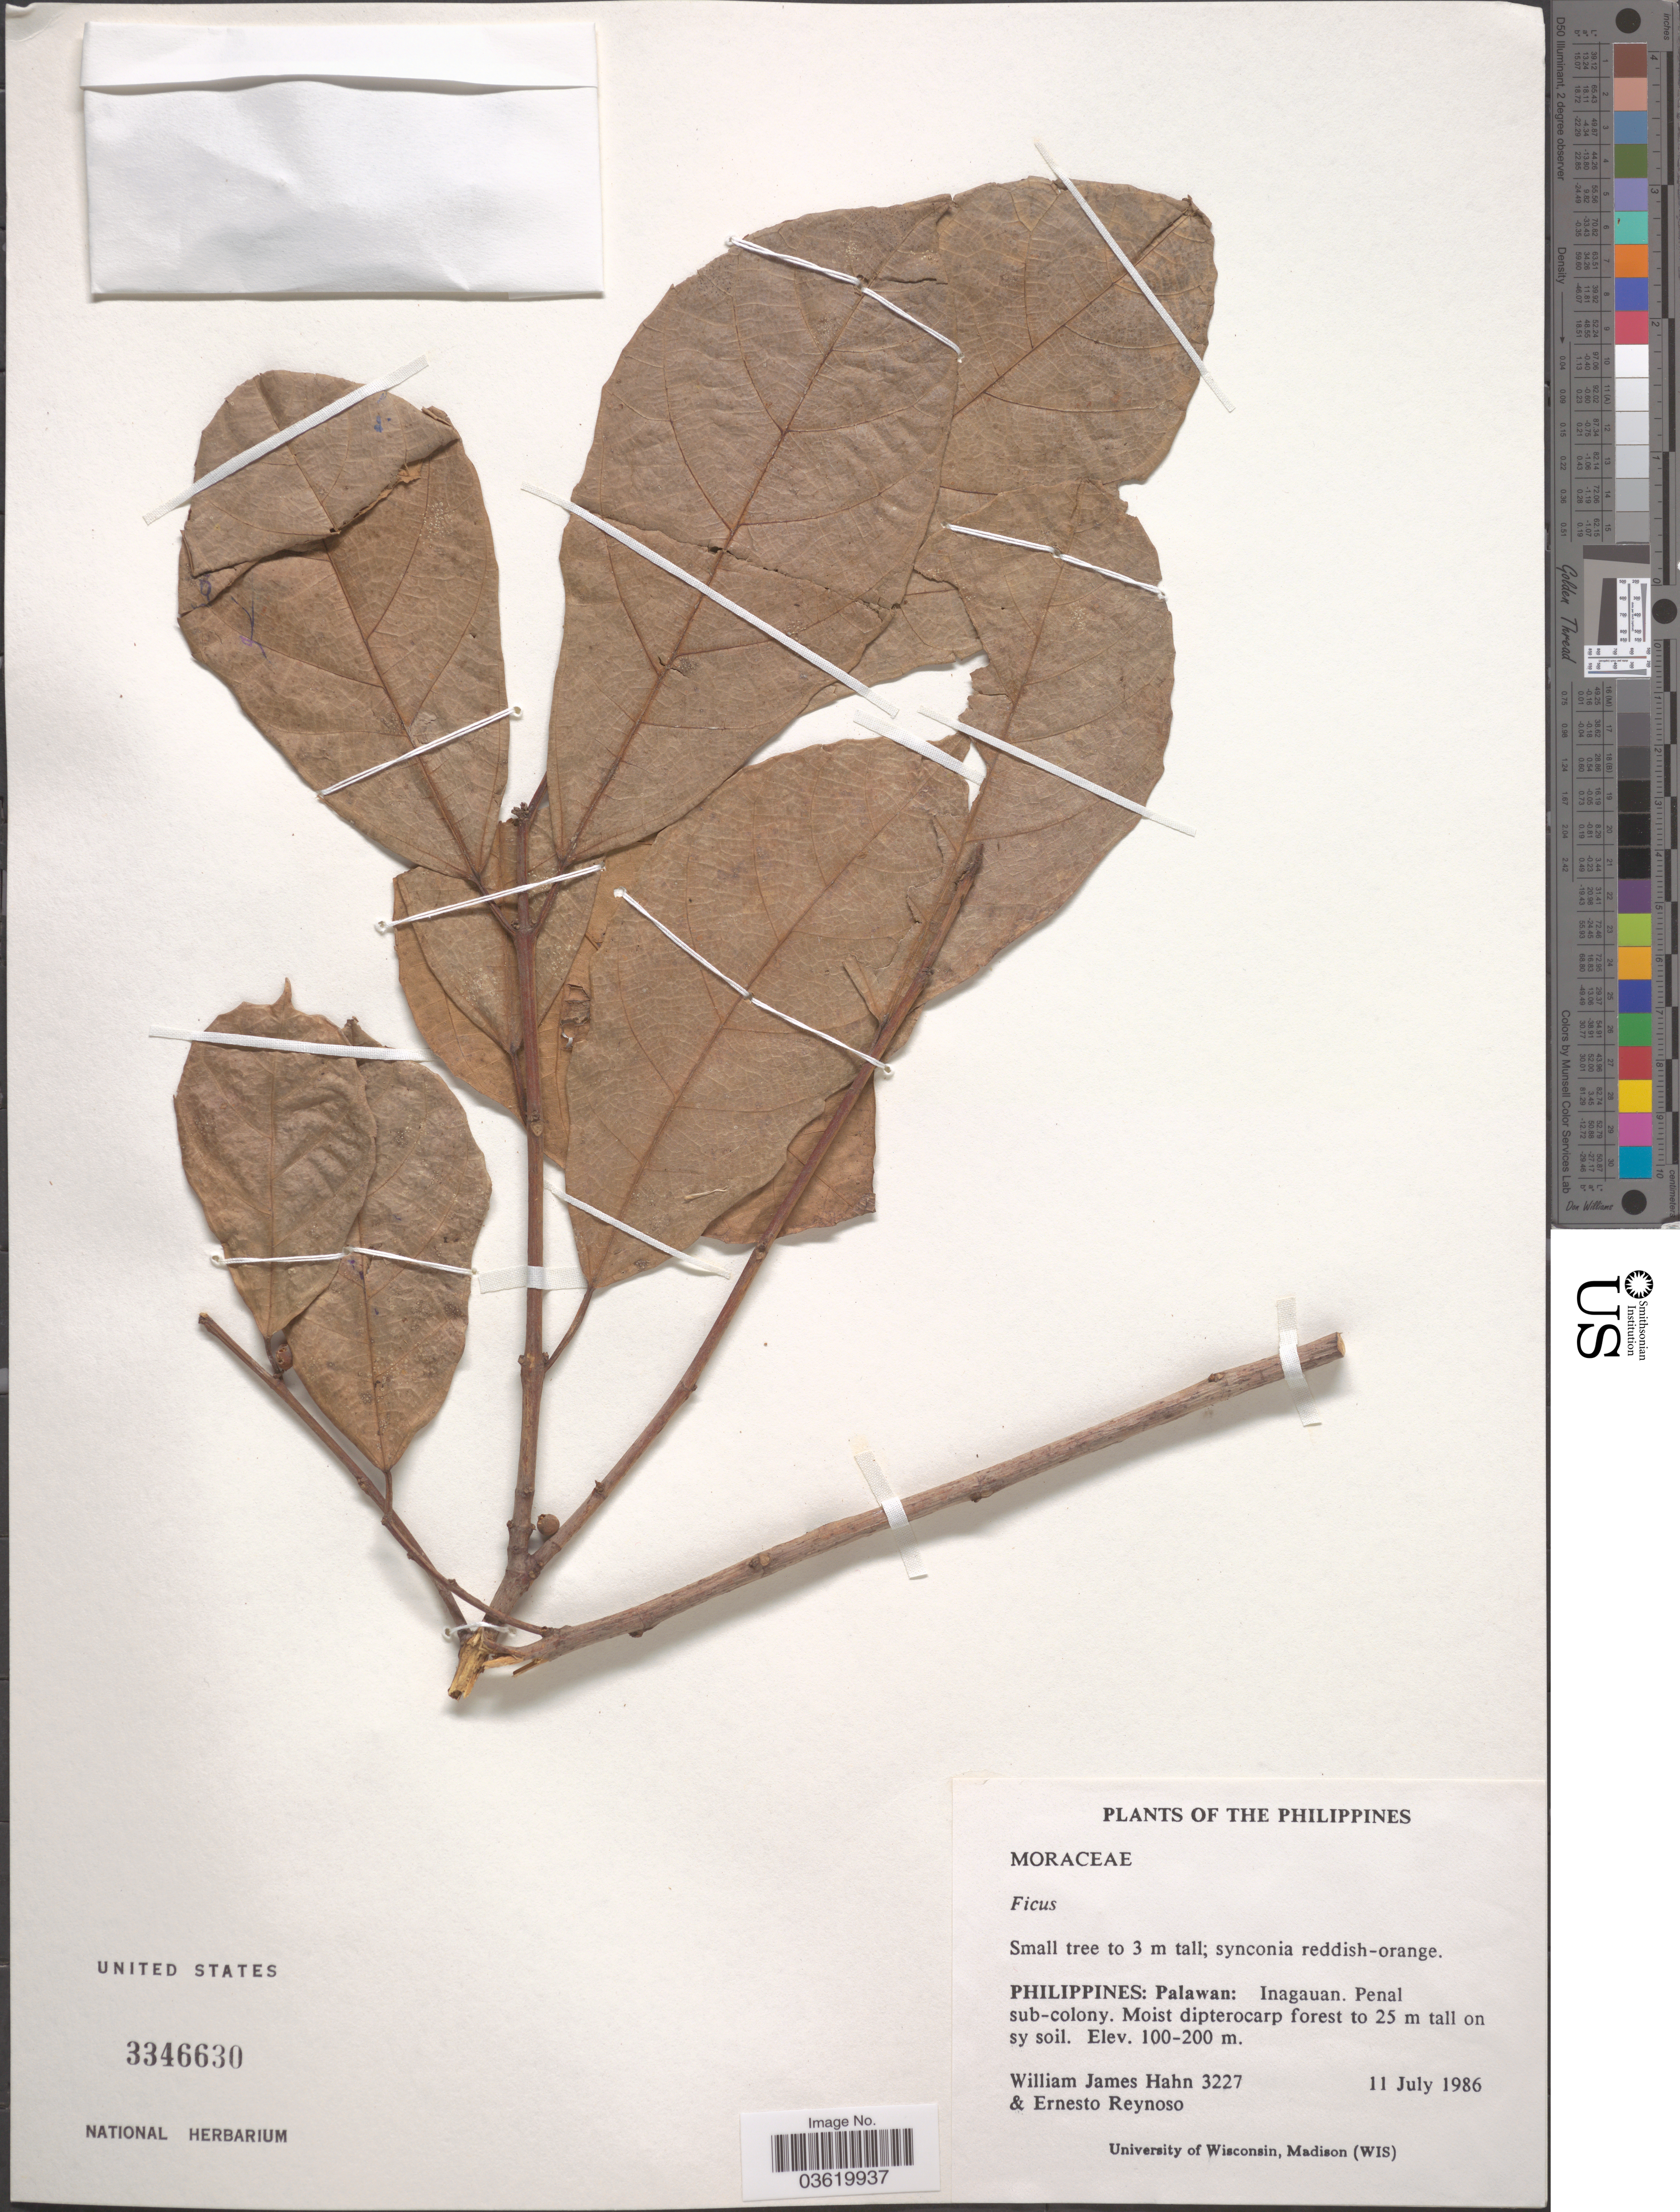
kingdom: Plantae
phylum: Tracheophyta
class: Magnoliopsida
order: Rosales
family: Moraceae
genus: Ficus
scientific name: Ficus sp.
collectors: W. J. Hahn & E. Reynoso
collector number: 3227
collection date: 1986-07-11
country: Philippines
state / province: Mimaropa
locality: Palawan: Inagauan. Penal sub-colony.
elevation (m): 100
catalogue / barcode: US 3346630